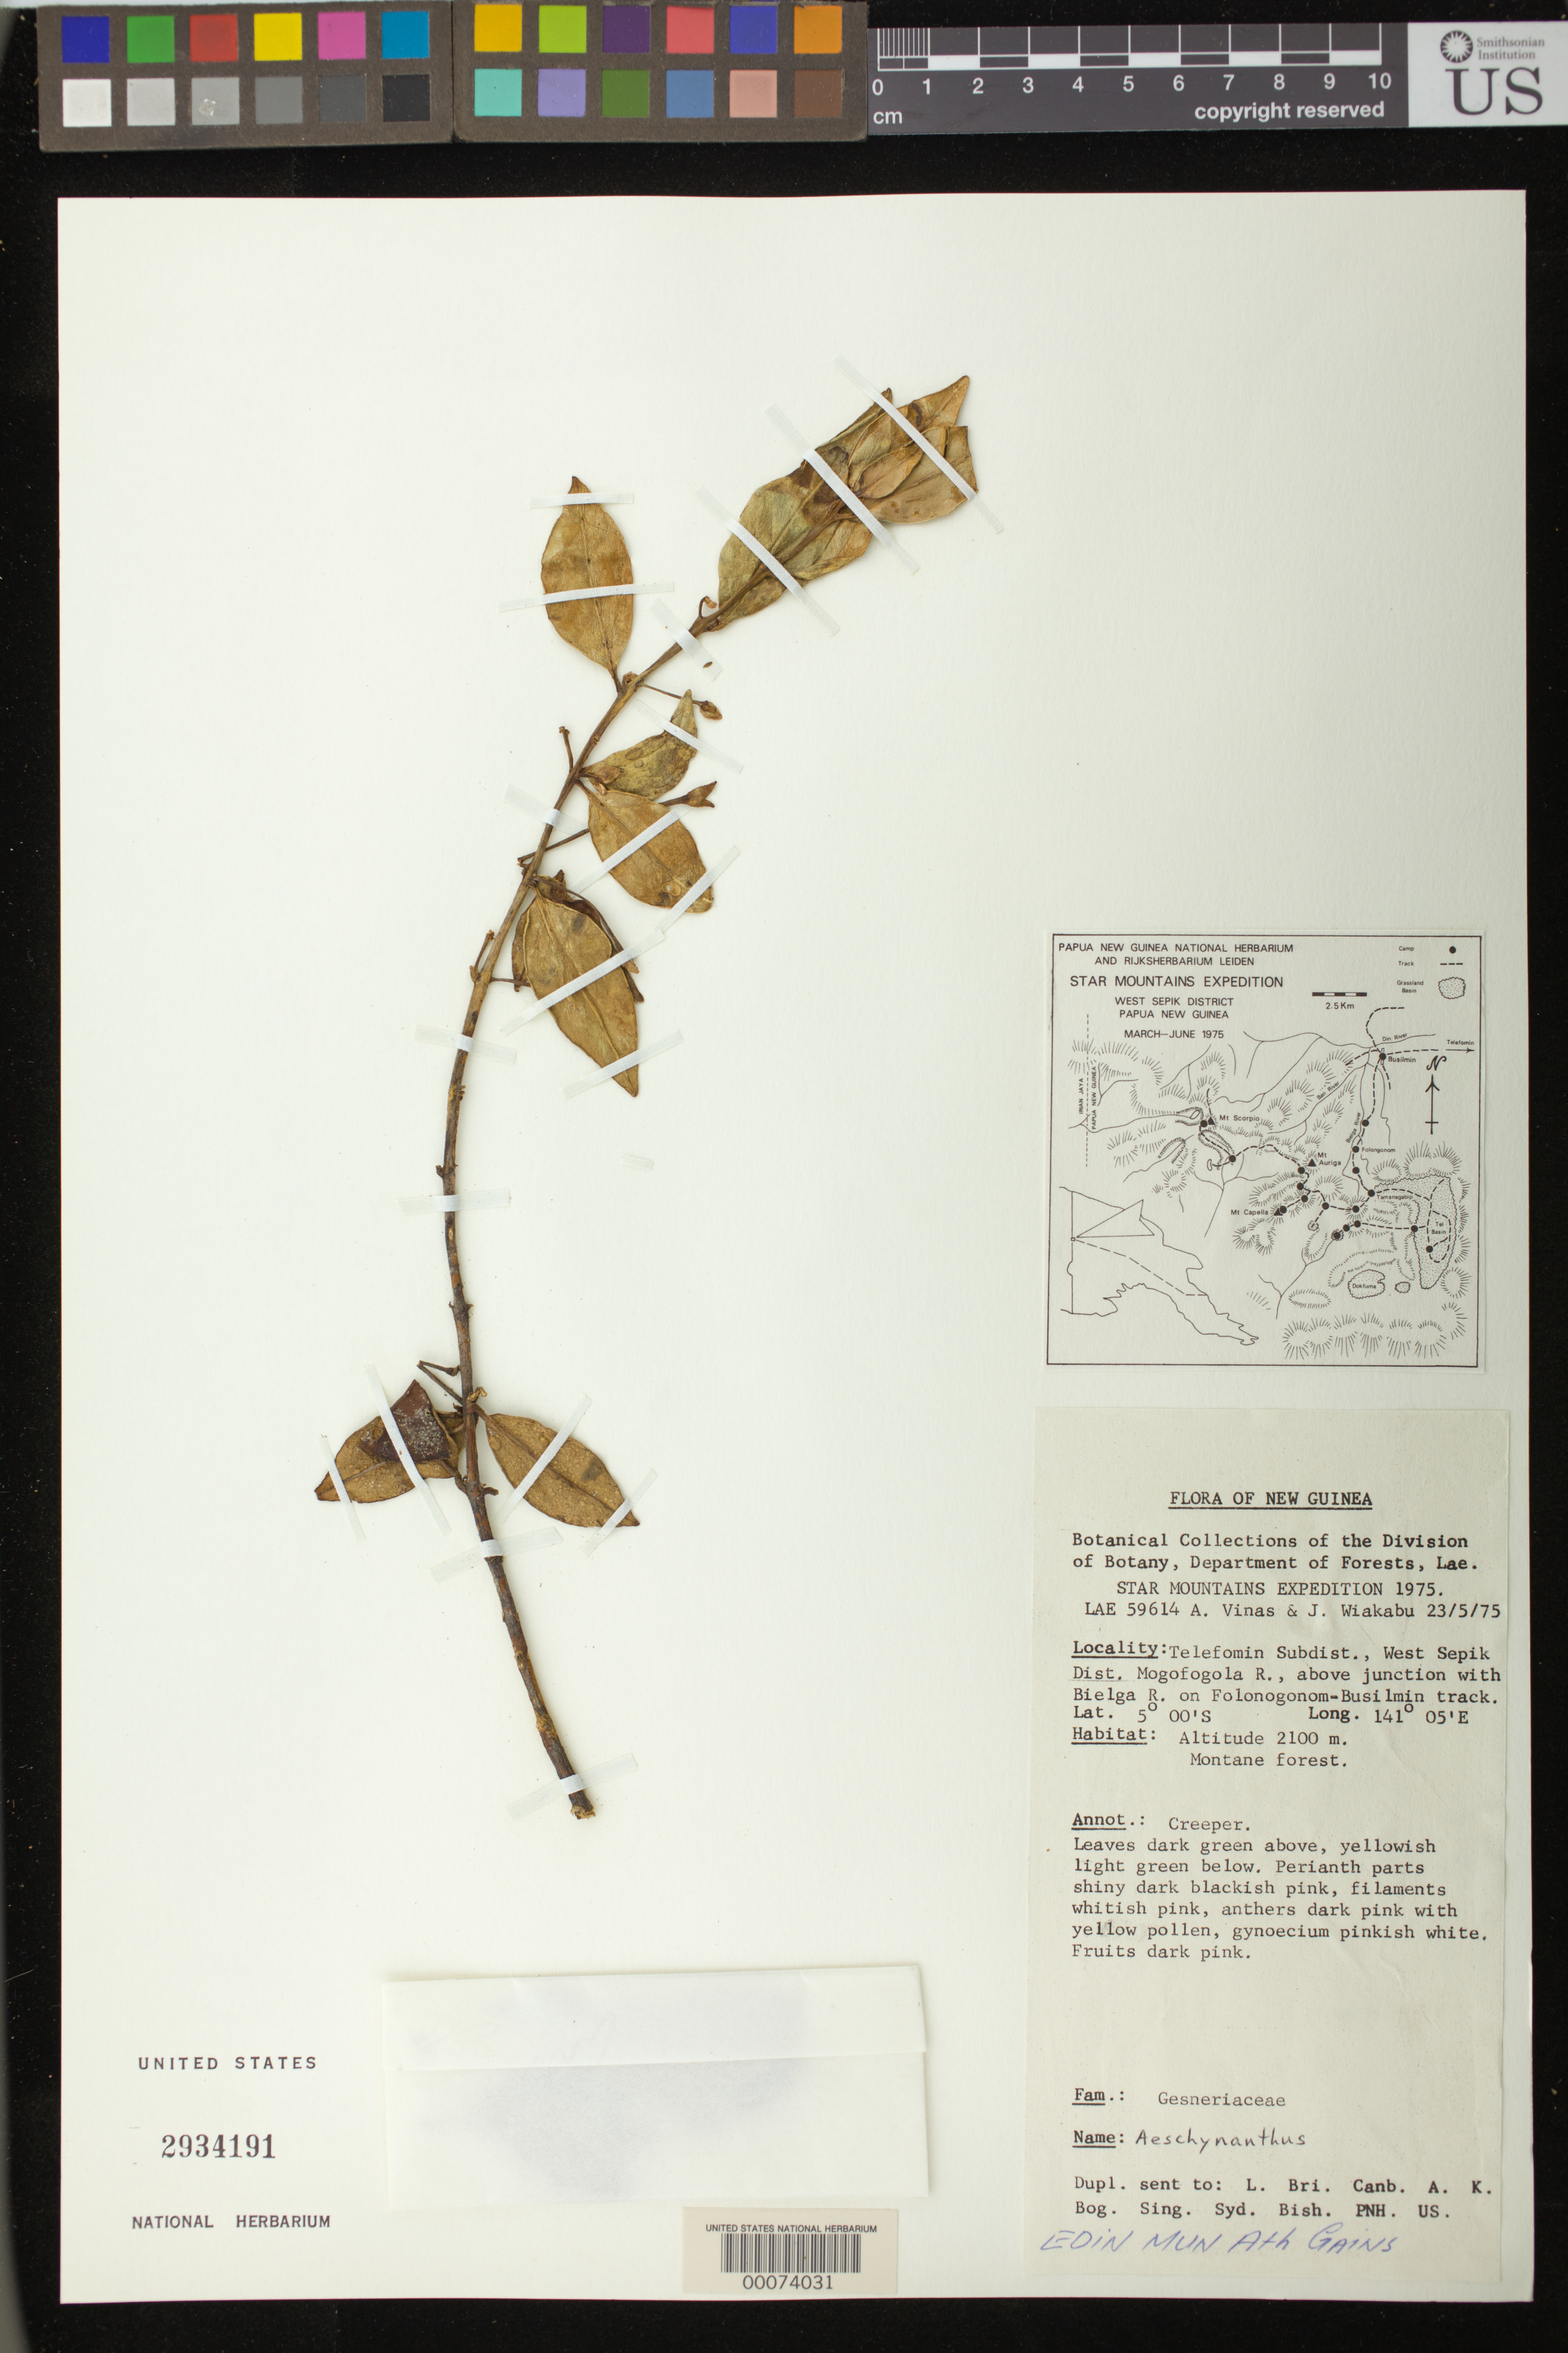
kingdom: Plantae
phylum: Tracheophyta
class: Magnoliopsida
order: Lamiales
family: Gesneriaceae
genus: Aeschynanthus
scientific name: Aeschynanthus sp.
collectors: A. Vinas & J. Wiakabu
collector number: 59614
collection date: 1975-05-23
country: Papua New Guinea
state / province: Sandaun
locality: Star Mountains Expedition, Telefomin Subdist., West Sepik Dist. Mogofogola R., above junction with Bielga R. on Folonogonom-Busilmin track.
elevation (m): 2100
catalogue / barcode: US 2934191